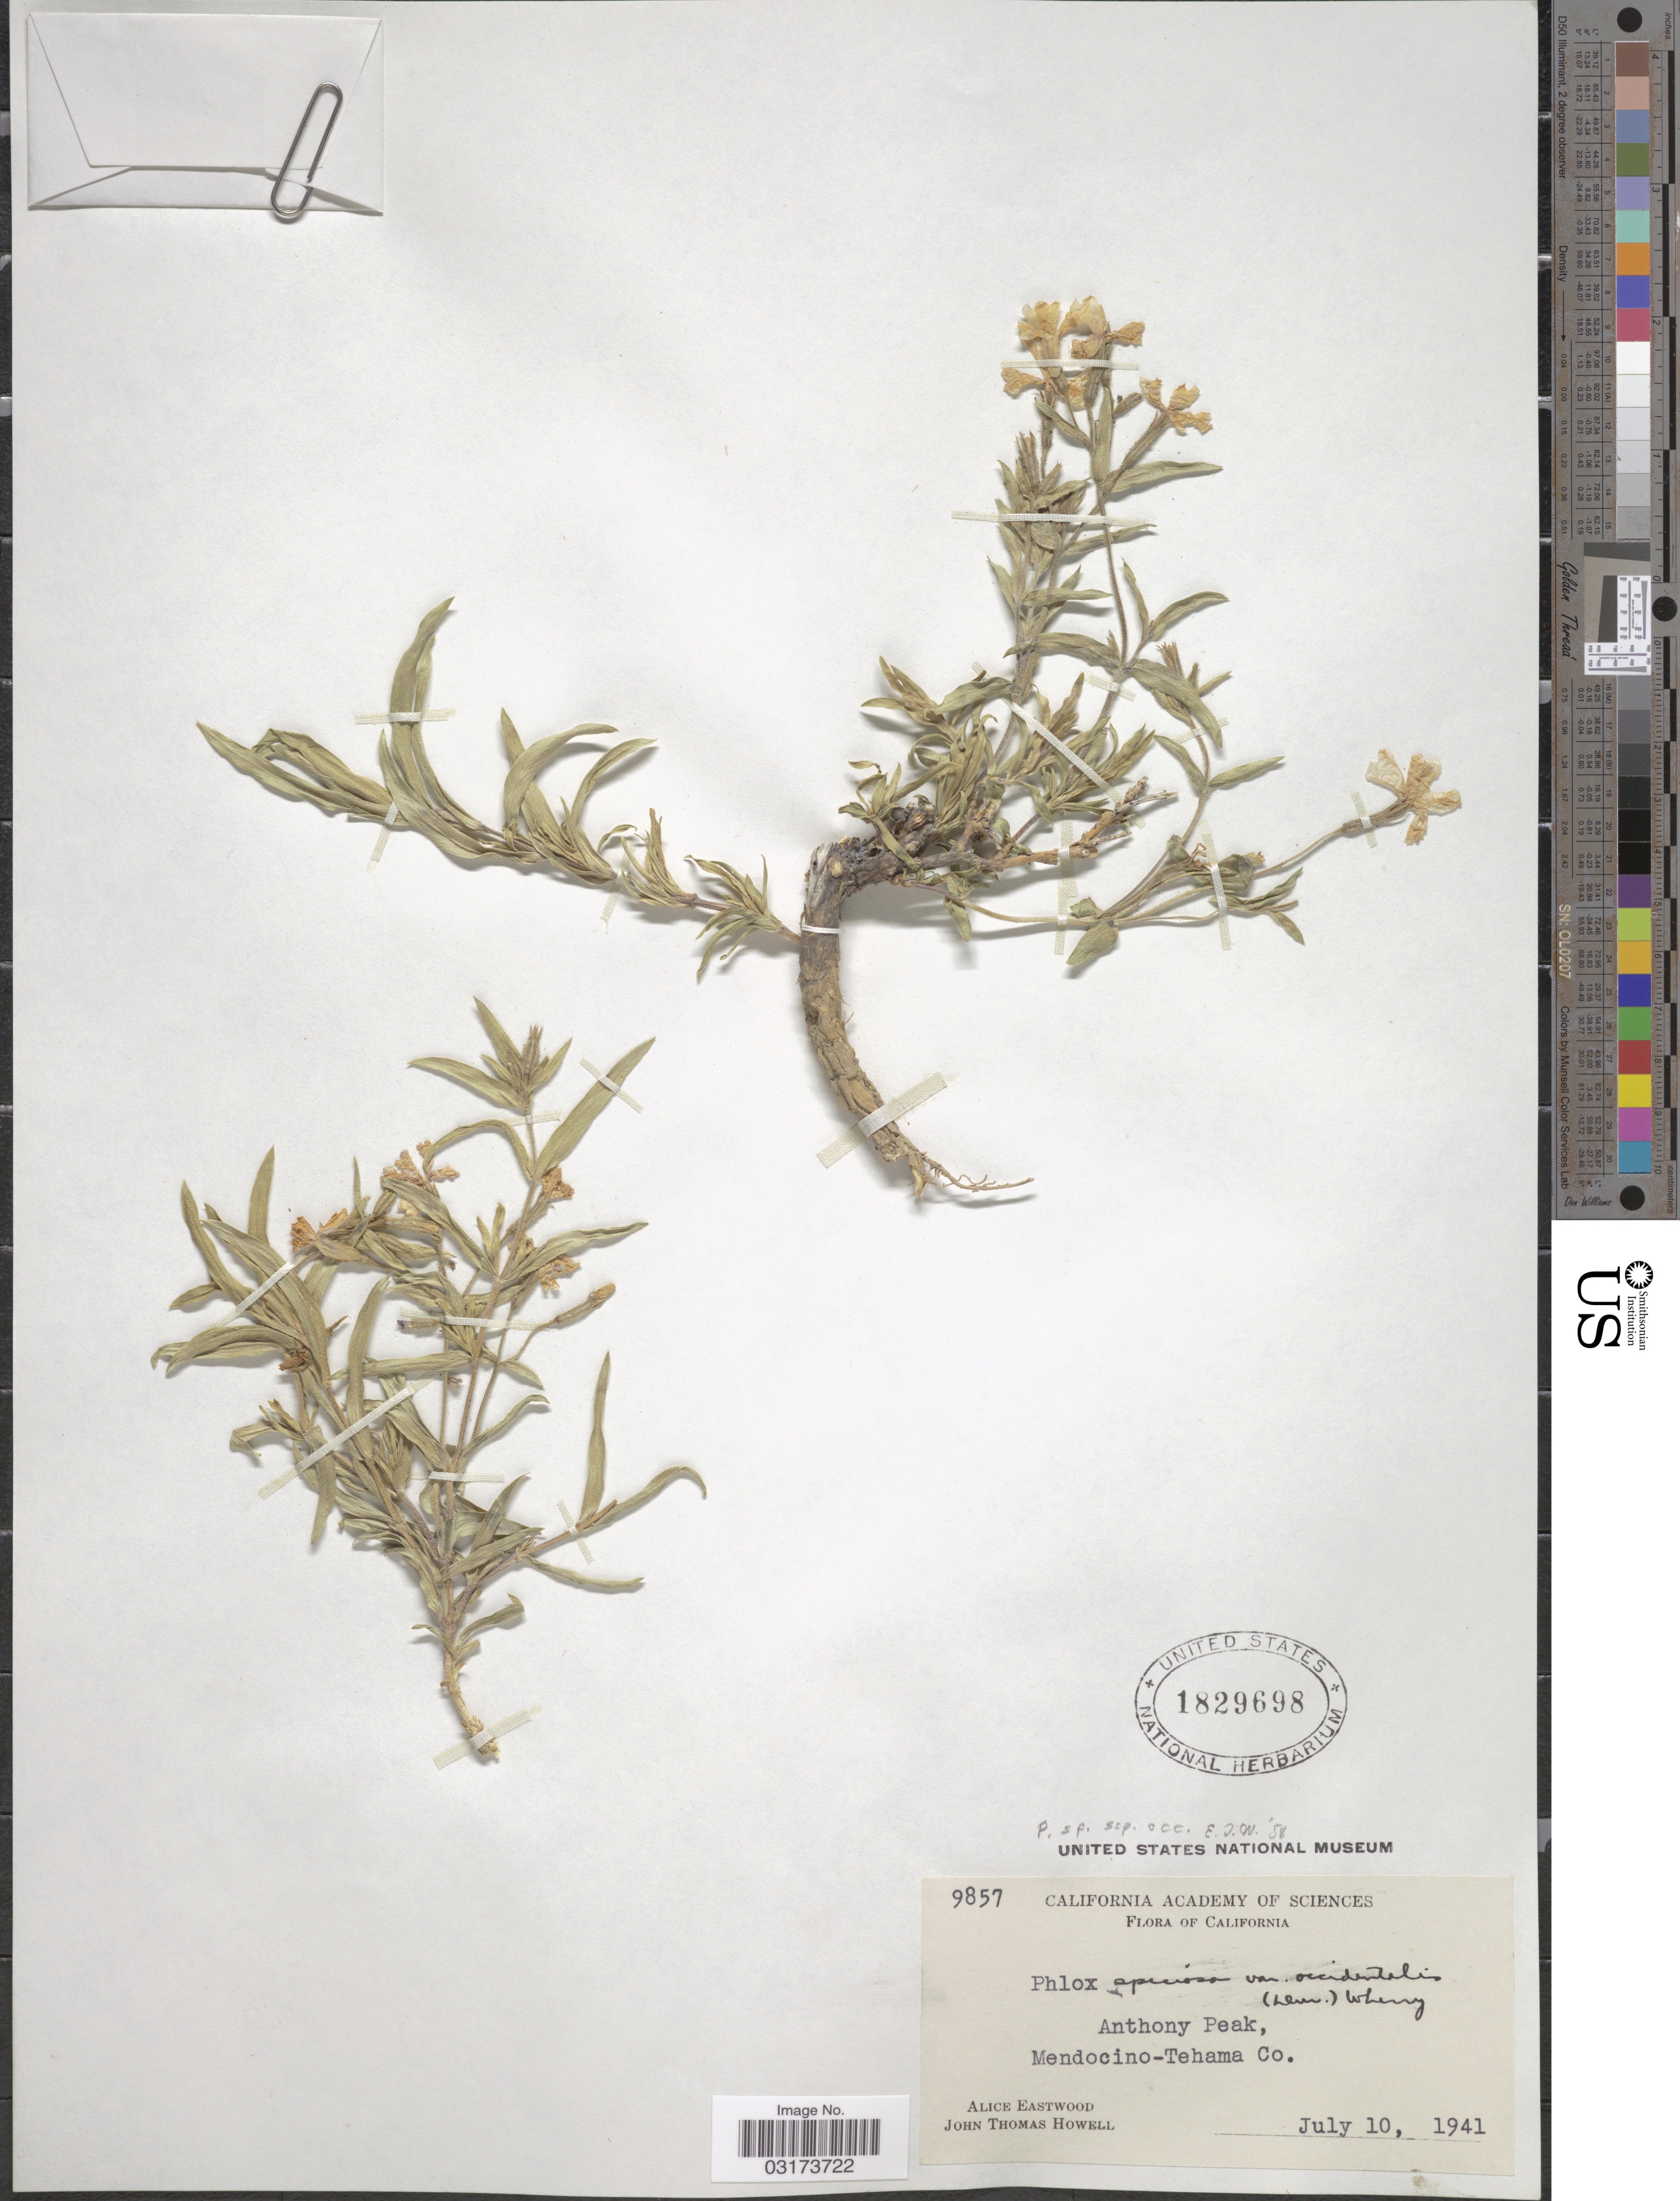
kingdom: Plantae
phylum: Tracheophyta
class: Magnoliopsida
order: Ericales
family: Polemoniaceae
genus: Phlox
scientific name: Phlox speciosa subsp. occidentalis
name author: (Durand ex Torr.) Wherry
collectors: A. Eastwood & J. T. Howell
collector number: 9857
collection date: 1941-07-10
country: United States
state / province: California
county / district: Mendocino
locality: Anthony Peak, Mendocino-Tehama Co.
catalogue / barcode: US 1829698